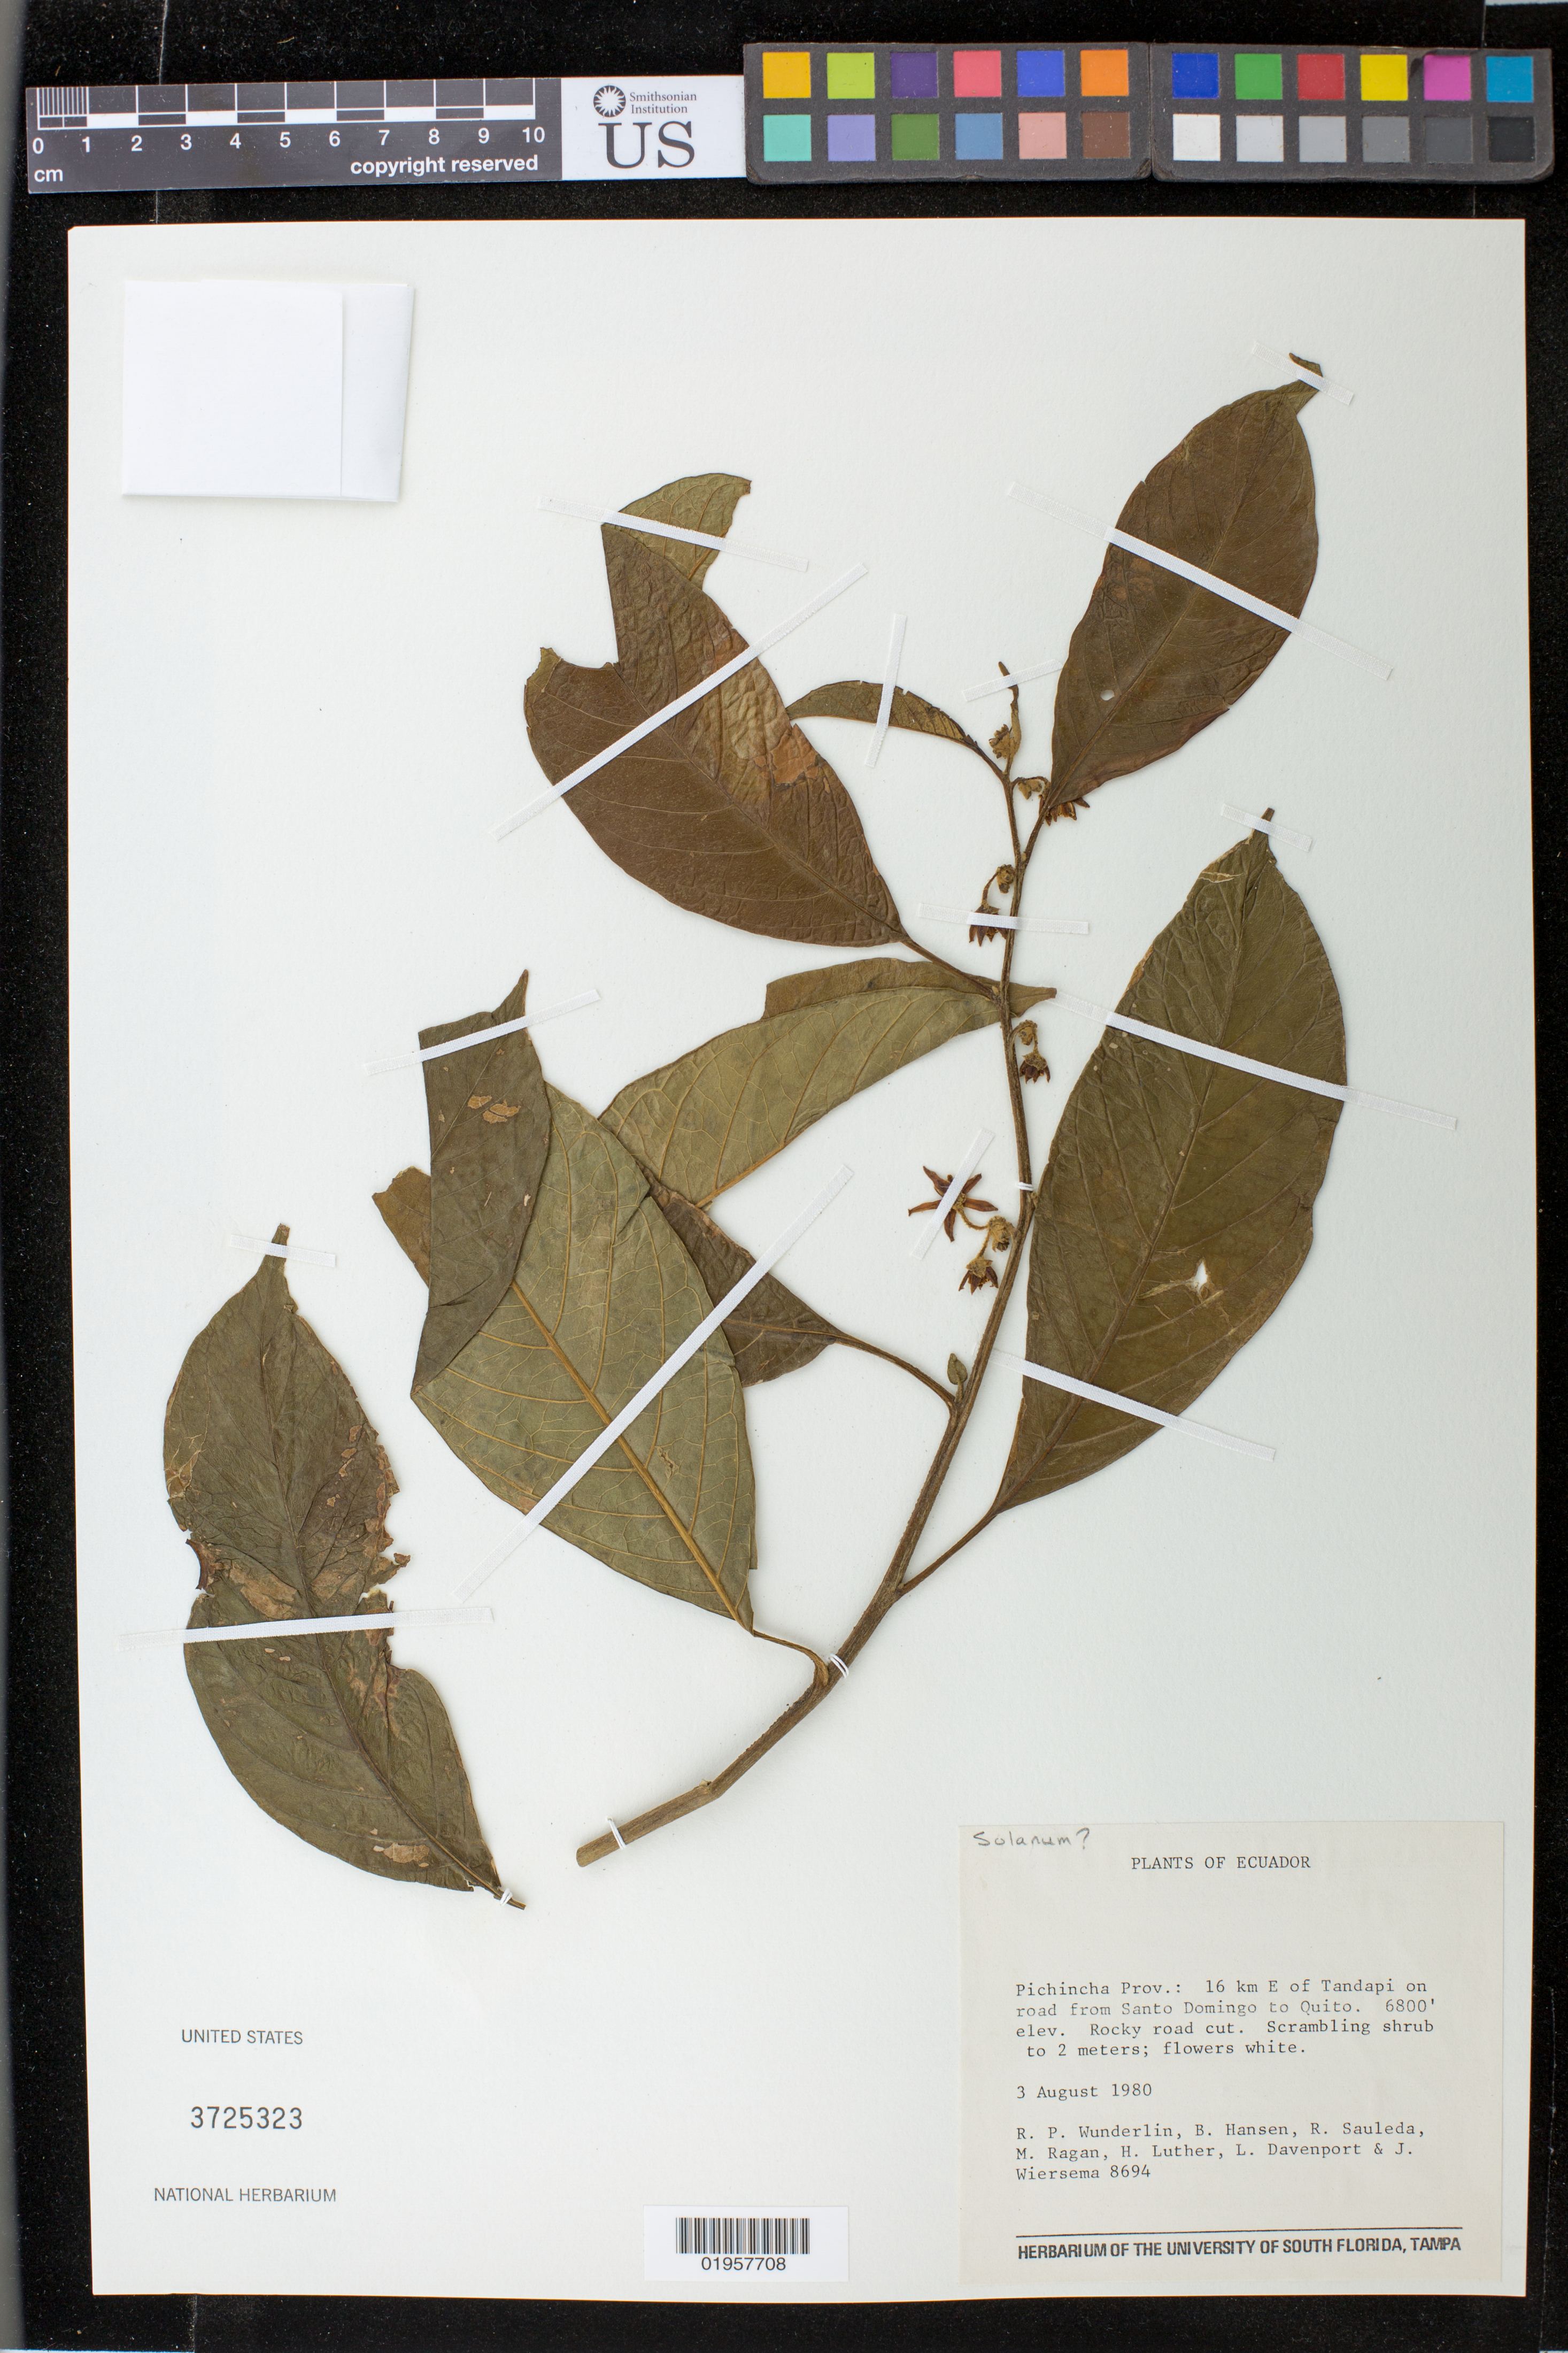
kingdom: Plantae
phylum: Tracheophyta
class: Magnoliopsida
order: Solanales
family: Solanaceae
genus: Solanum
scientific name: Solanum sp.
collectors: R. P. Wunderlin, B. Hansen, R. Sauleda, M. E. Ragan, H. Luther, L. Davenport & J. H. Wiersema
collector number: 8694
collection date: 1980-08-03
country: Ecuador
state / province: Pichincha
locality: Tadapím 16 km E, on road from Santo Domingo to Quito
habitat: Rocky road cut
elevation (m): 2073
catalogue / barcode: US 3725323